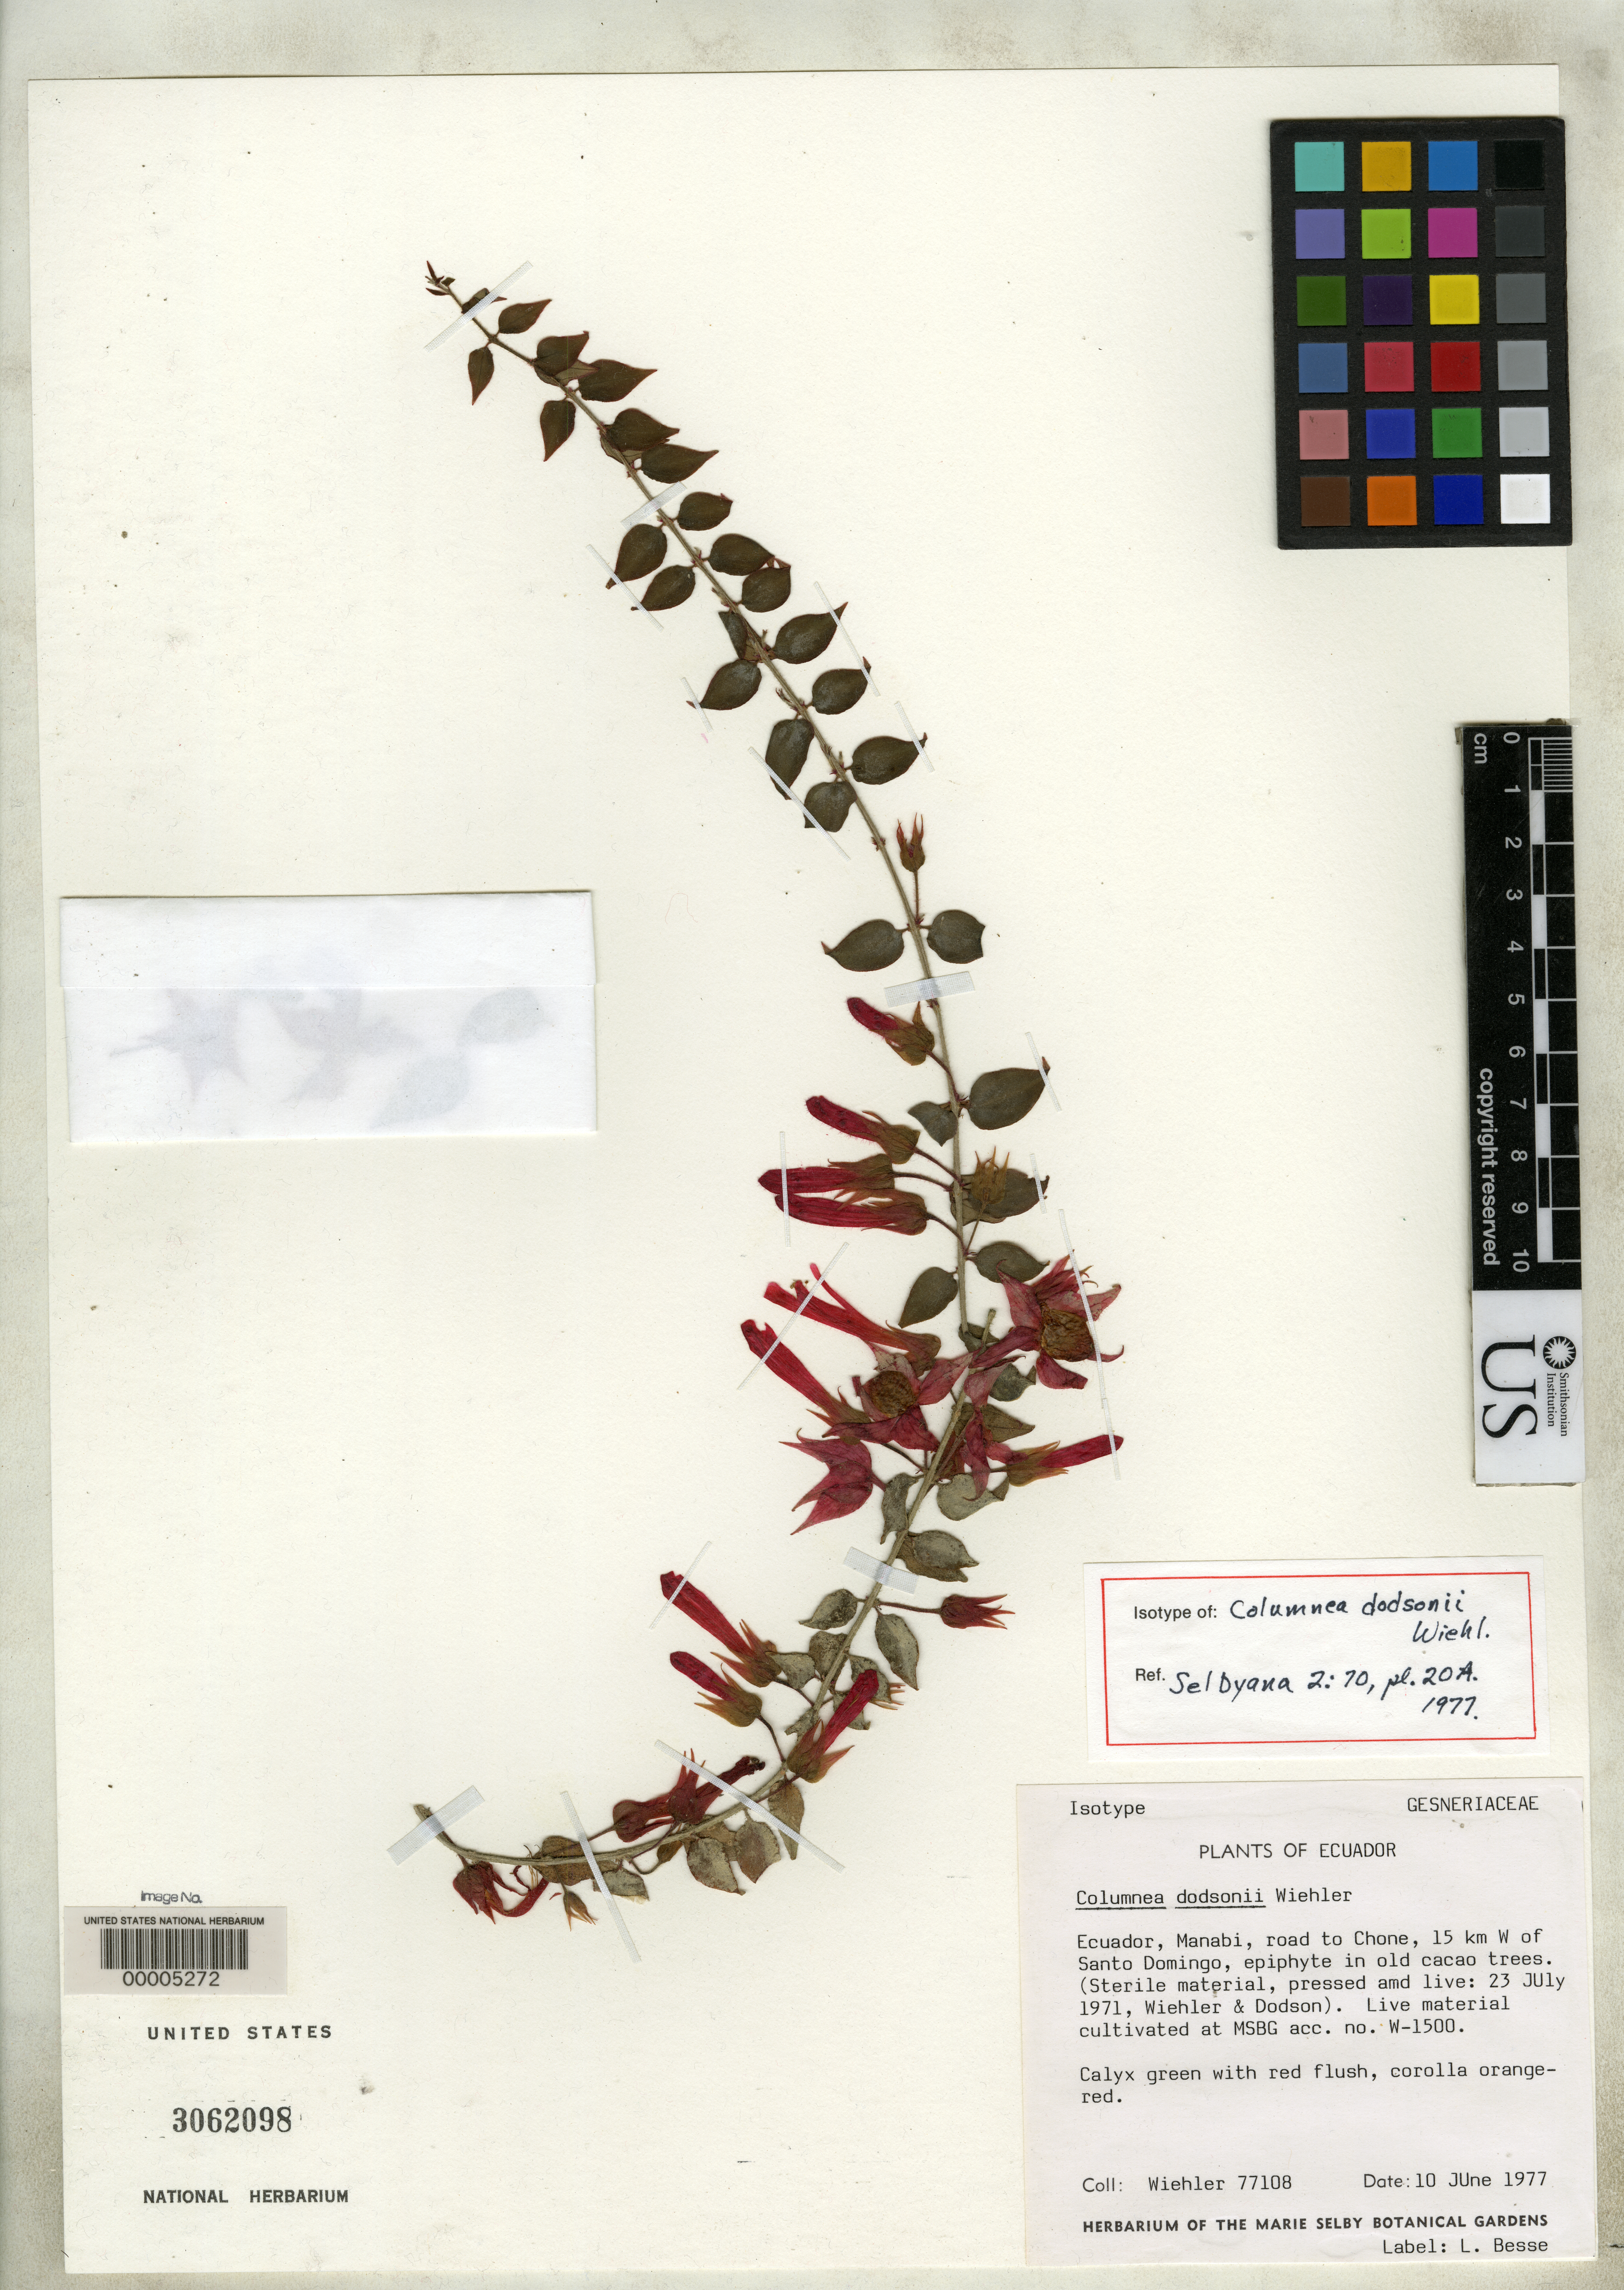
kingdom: Plantae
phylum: Tracheophyta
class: Magnoliopsida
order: Lamiales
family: Gesneriaceae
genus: Columnea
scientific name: Columnea dodsonii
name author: Wiehler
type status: Isotype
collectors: H. J. Wiehler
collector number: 77108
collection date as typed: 10 Jun 1977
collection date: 1977-06-10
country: Ecuador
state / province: Manabí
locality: Road to ChOne, 15 km W of Santo Domingo.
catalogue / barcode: US 3062098